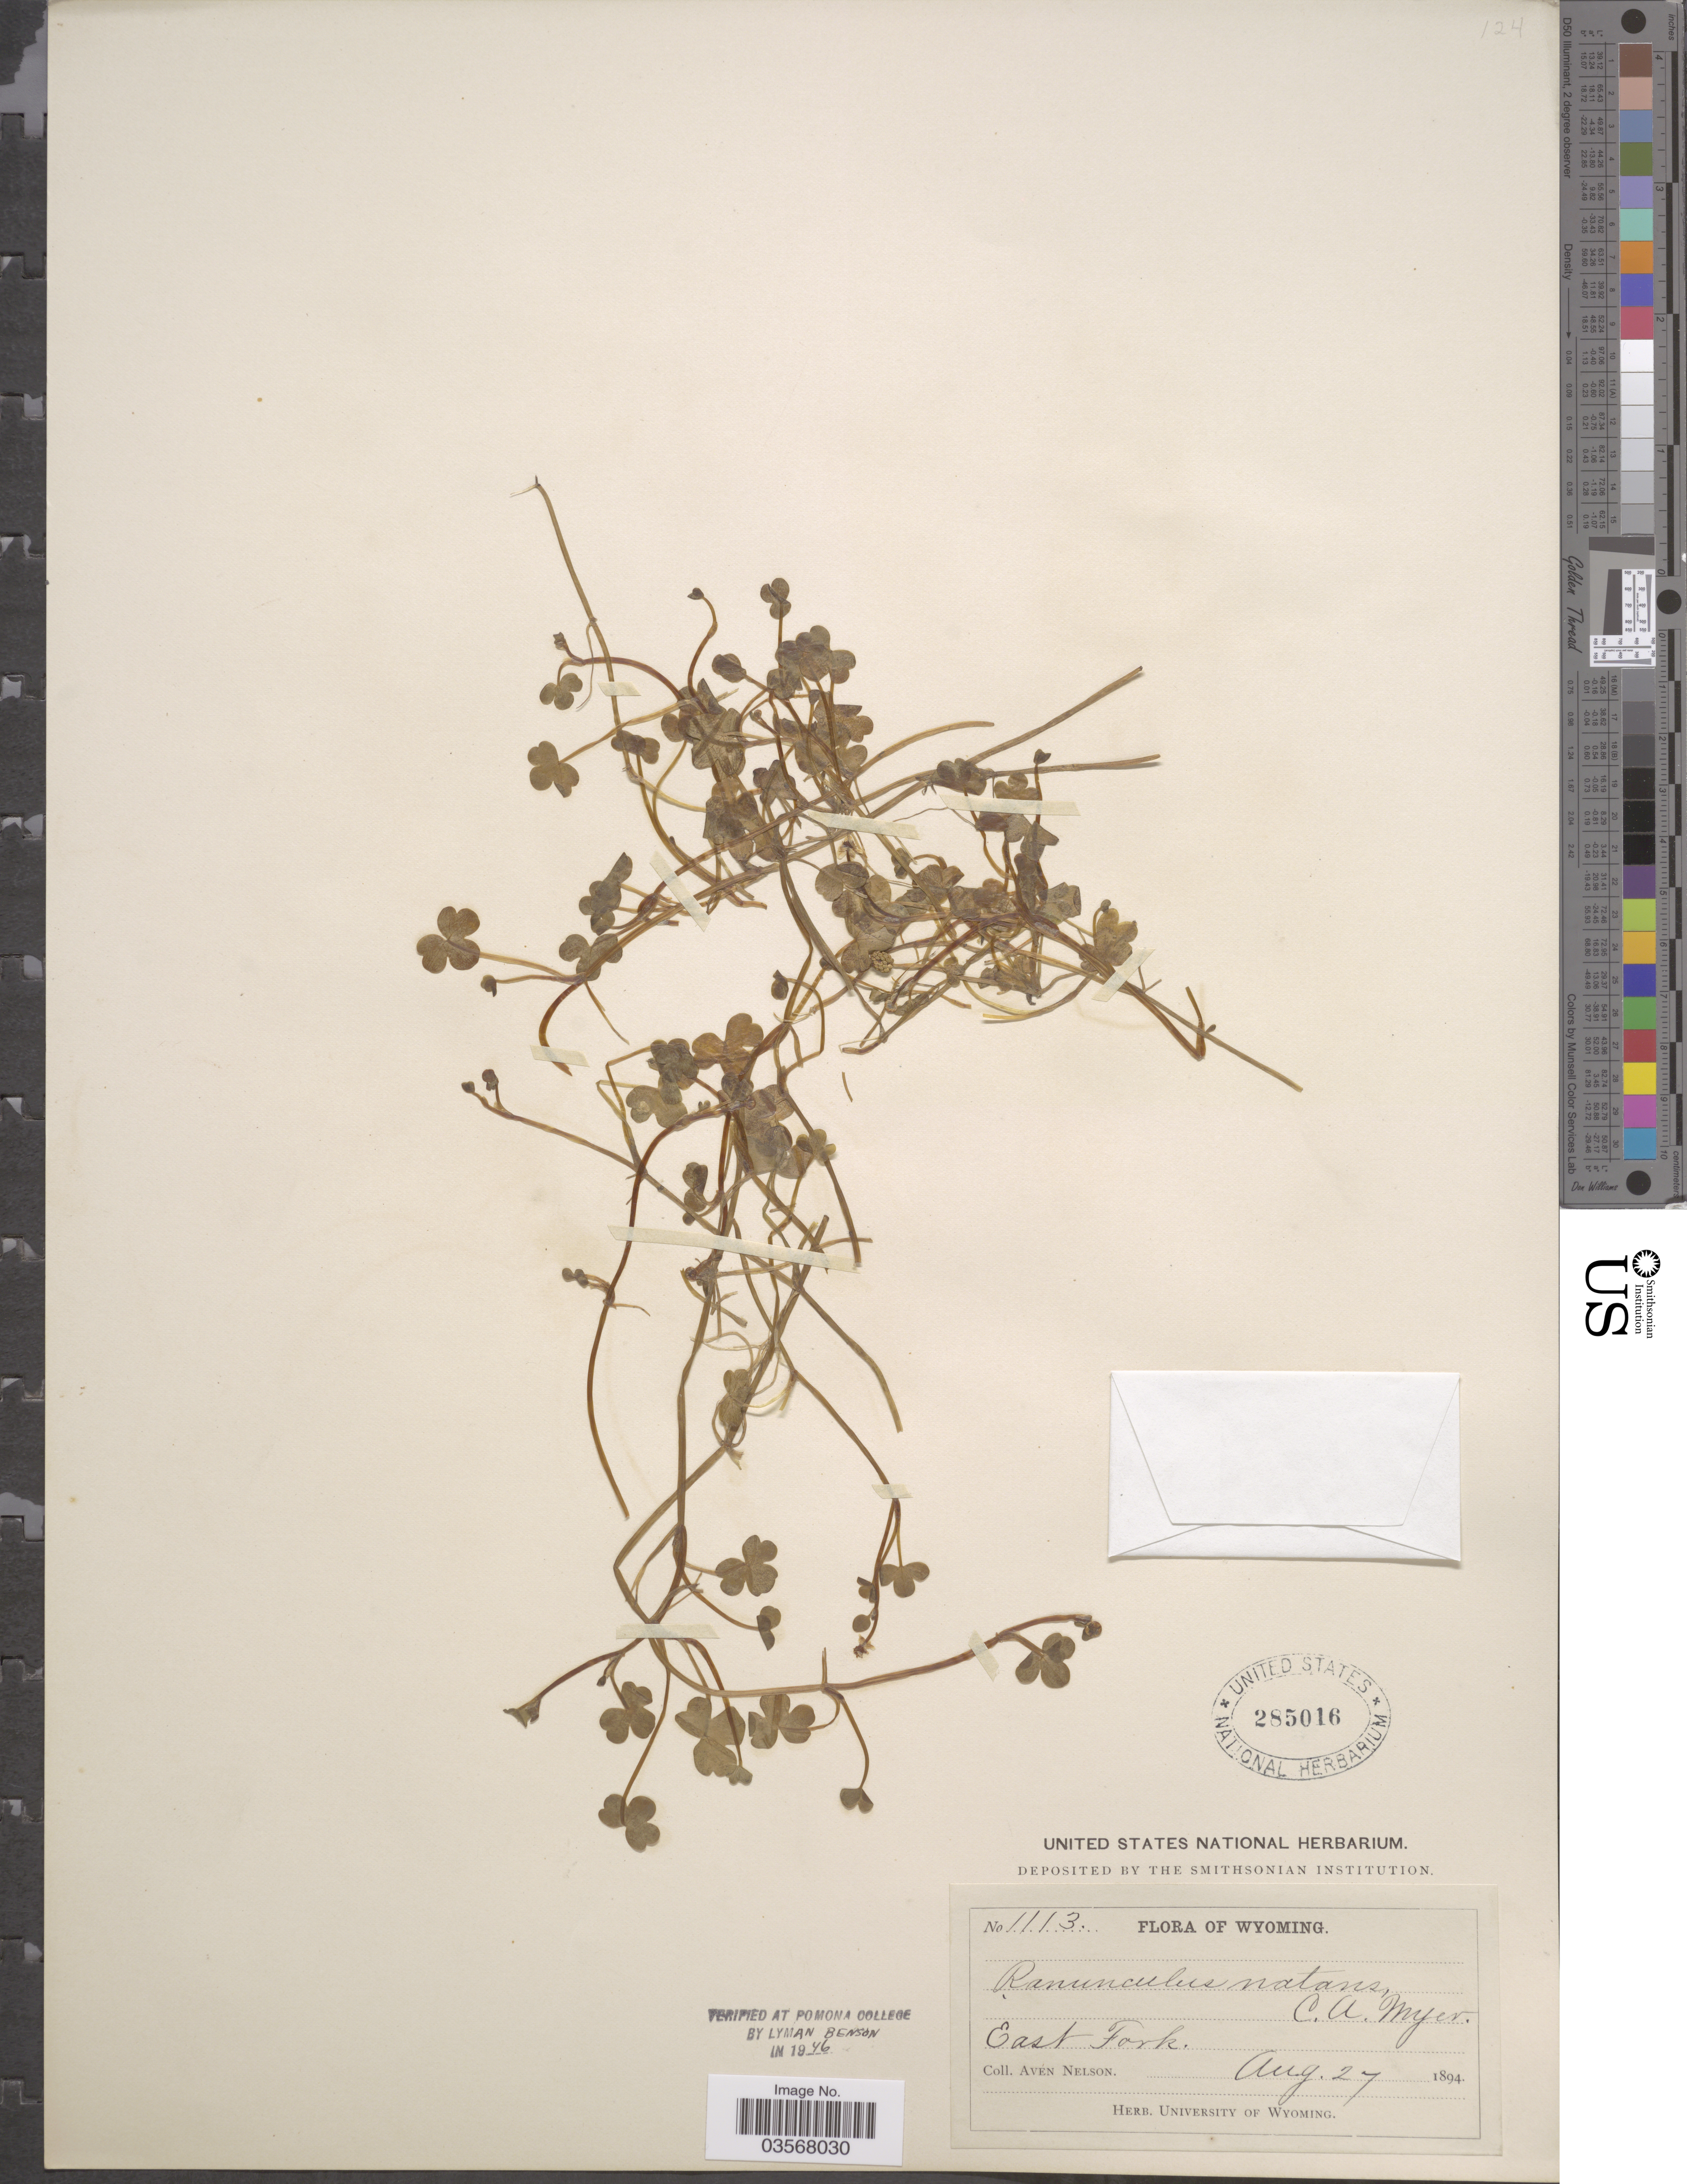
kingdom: Plantae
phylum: Tracheophyta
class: Magnoliopsida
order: Ranunculales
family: Ranunculaceae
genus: Ranunculus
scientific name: Ranunculus natans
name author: C.A. Mey.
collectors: A. Nelson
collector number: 1113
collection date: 1894-08-27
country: United States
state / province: Wyoming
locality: East Fork.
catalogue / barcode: US 285016